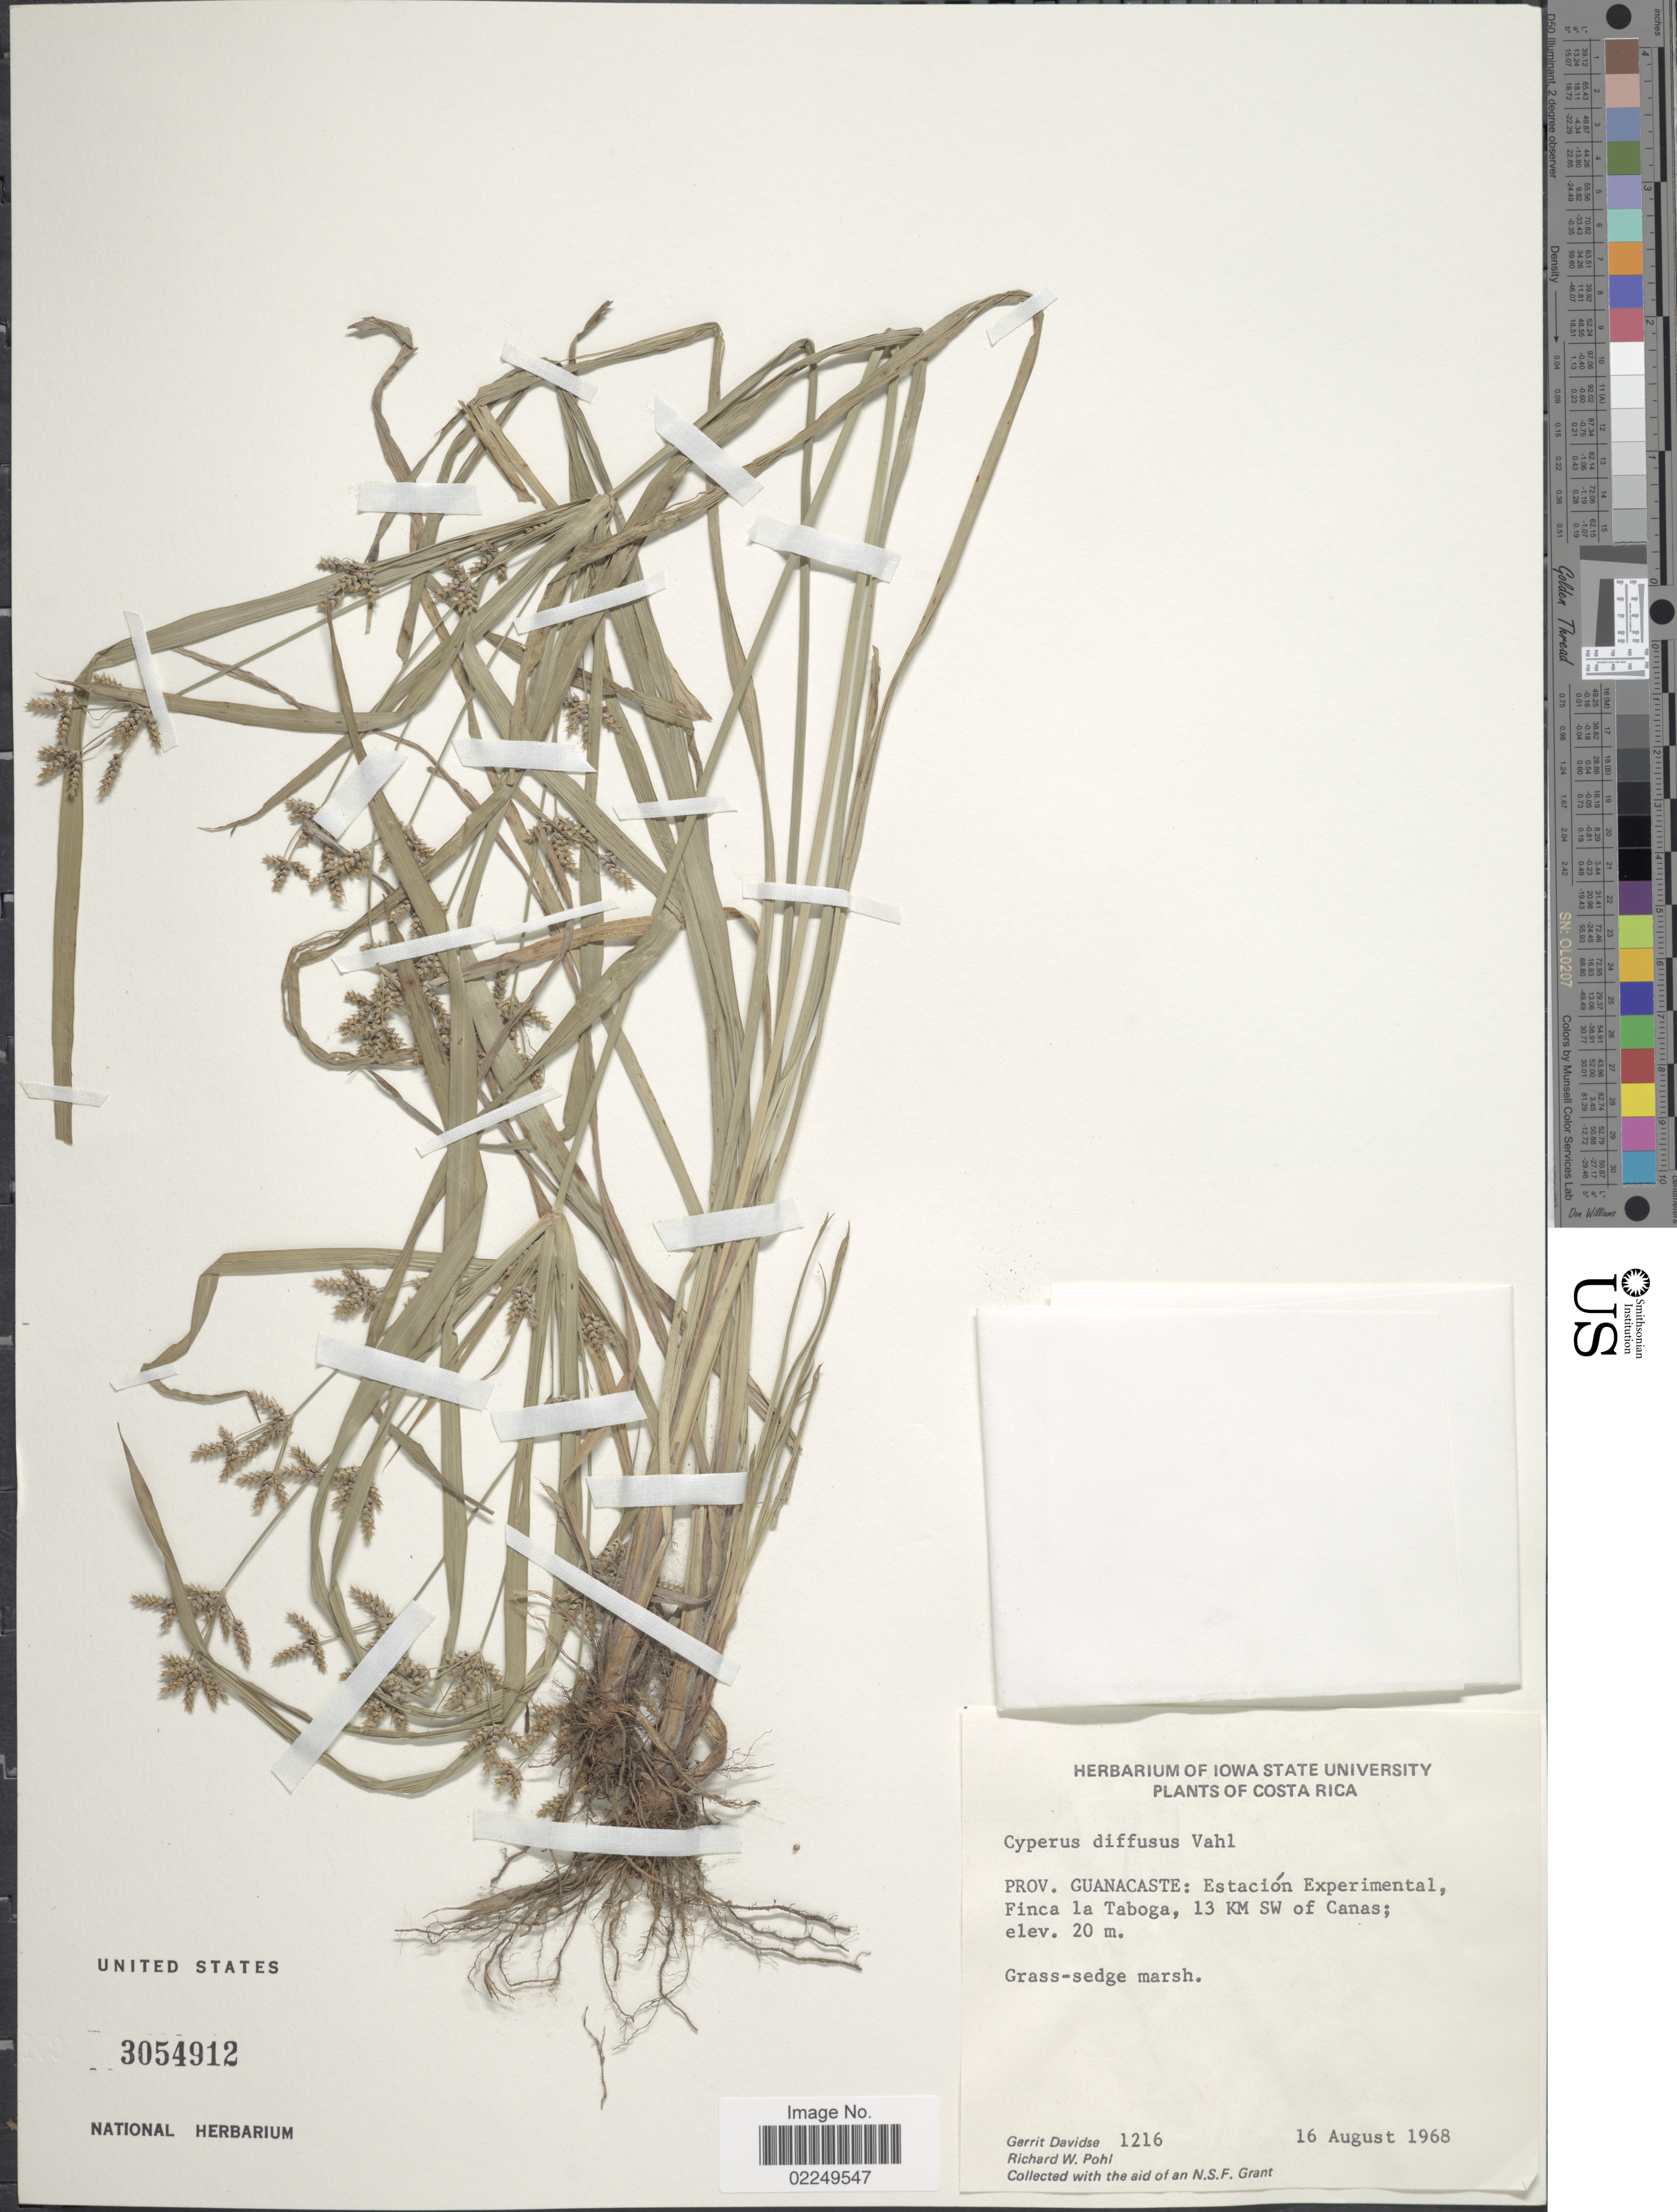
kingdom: Plantae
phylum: Tracheophyta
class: Liliopsida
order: Poales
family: Cyperaceae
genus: Cyperus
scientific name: Cyperus laxus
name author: Lam.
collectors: G. Davidse & R. W. Pohl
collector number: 1216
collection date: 1968-08-16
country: Costa Rica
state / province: Guanacaste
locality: Prov. Guanacaste: Estacion Experimental, Finca la Taboga, 13 km SW of Canas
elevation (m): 20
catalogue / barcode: US 3054912